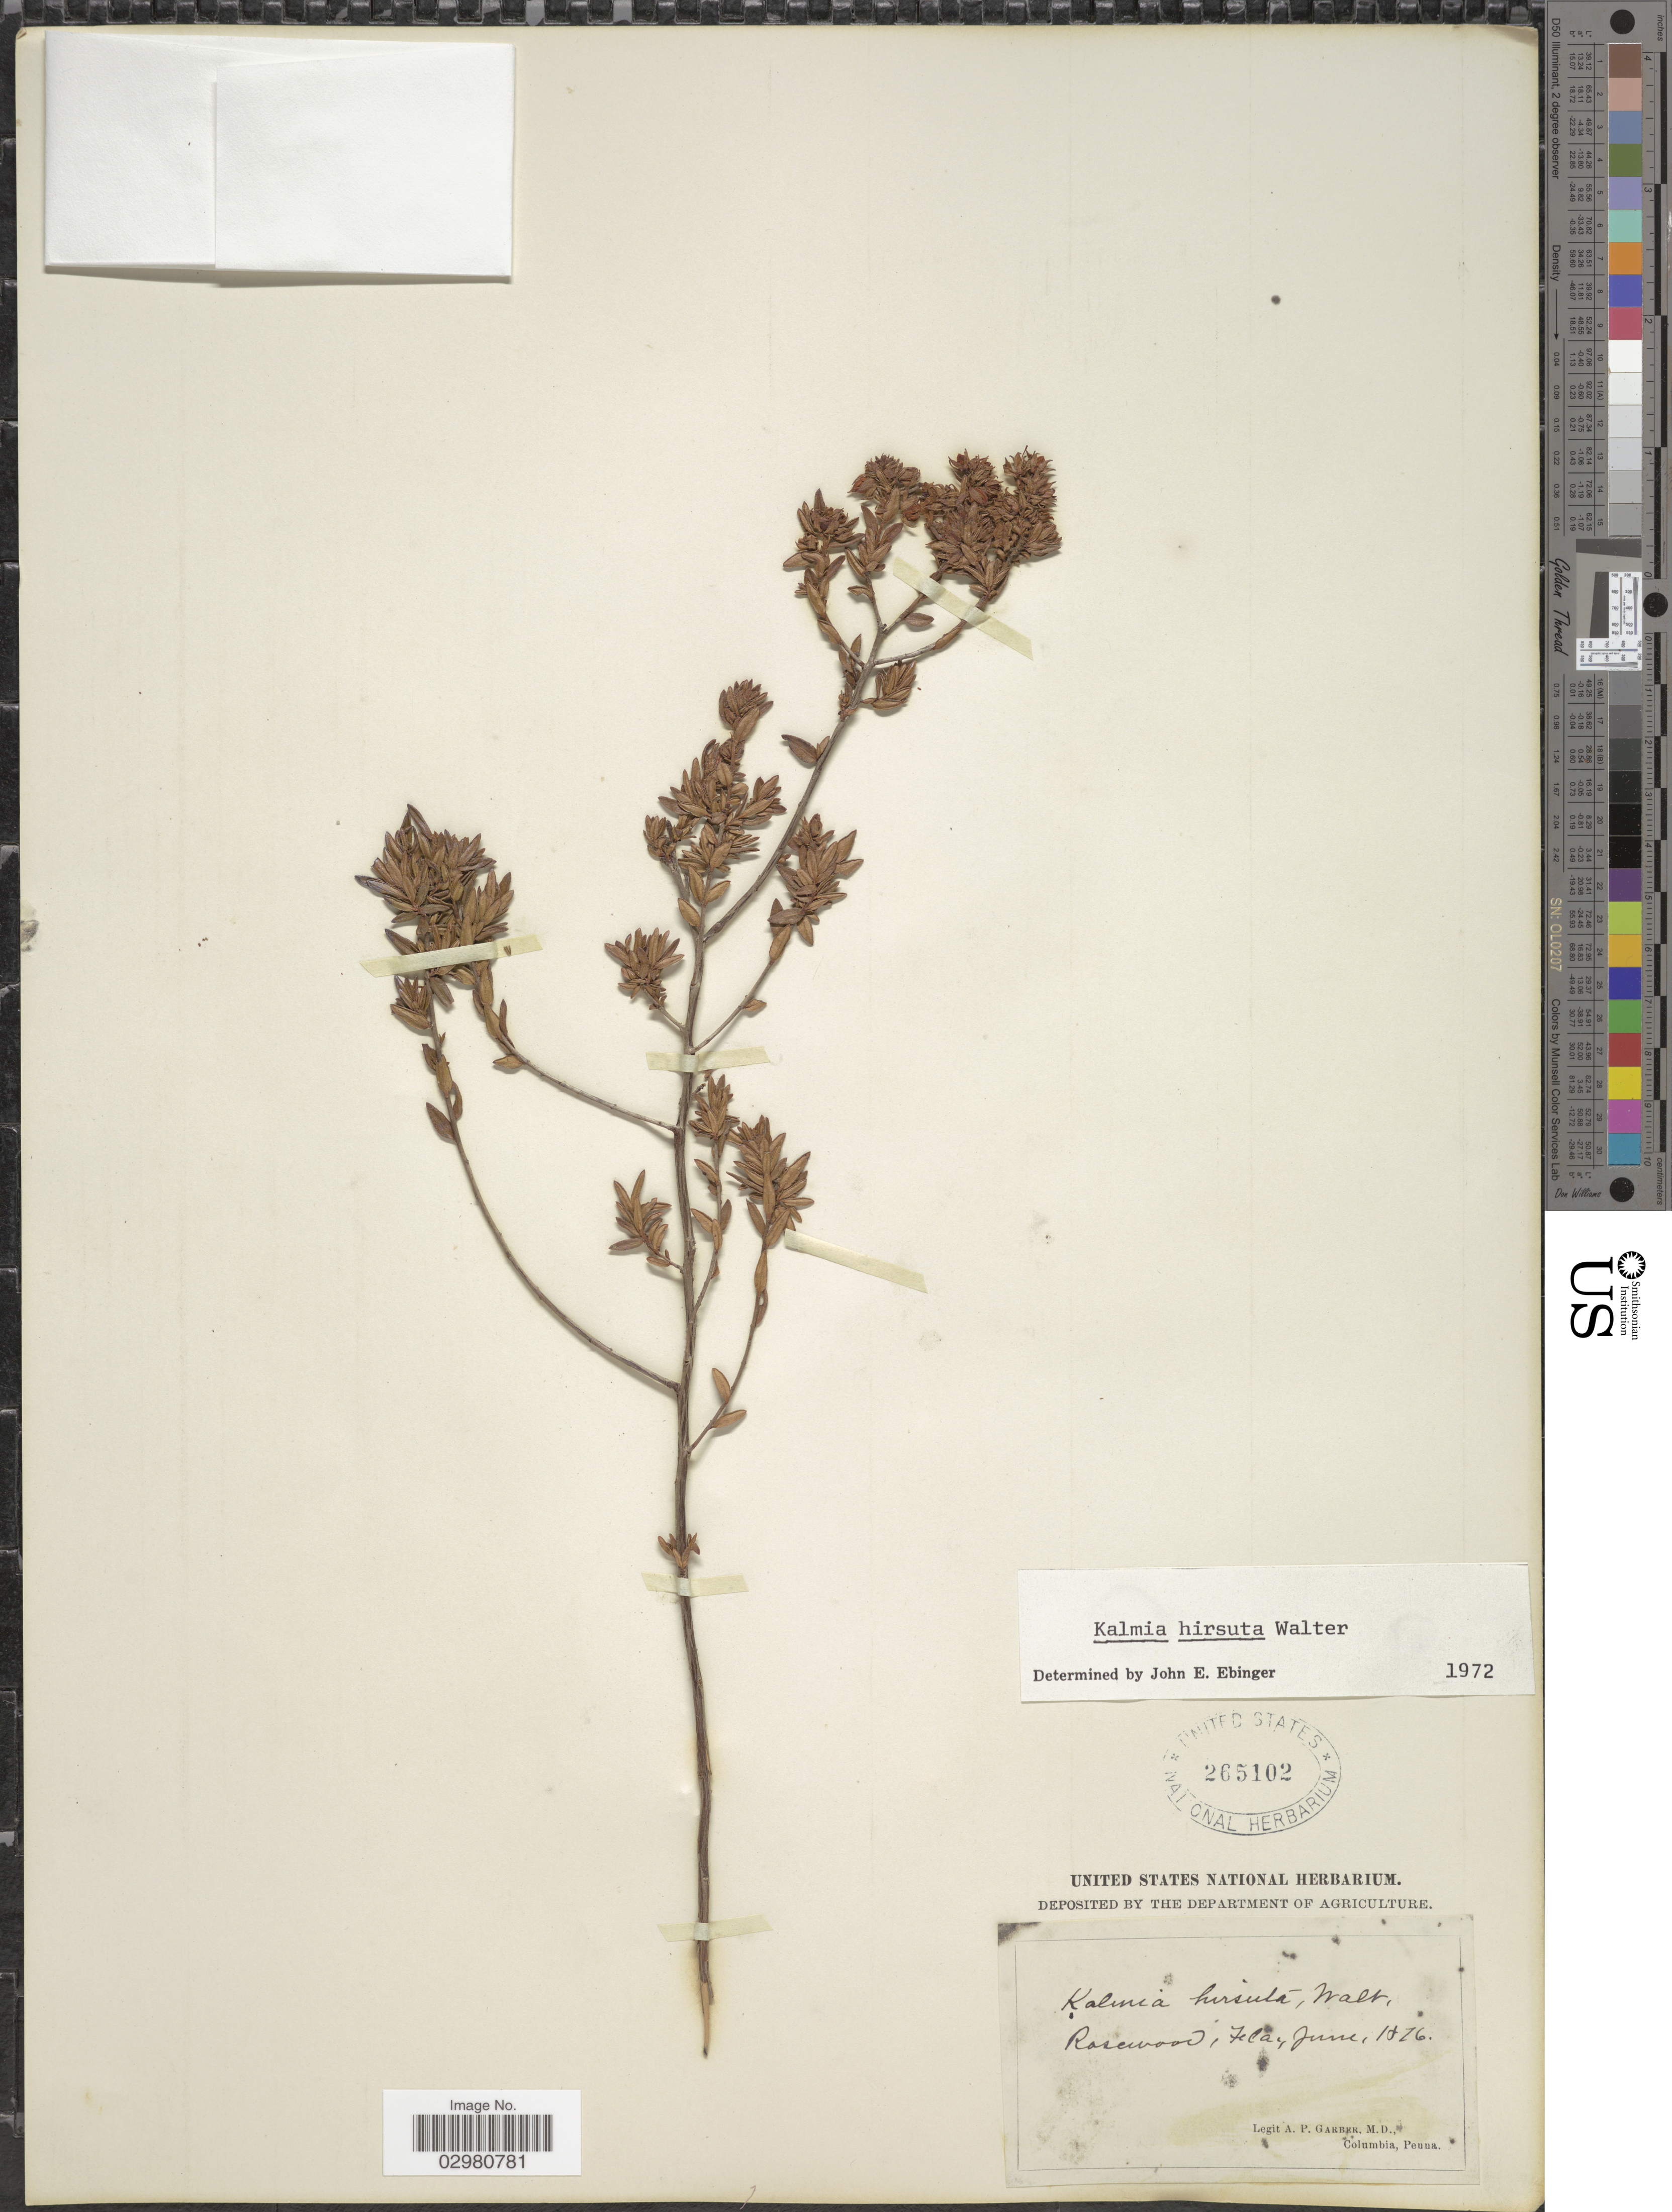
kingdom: Plantae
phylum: Tracheophyta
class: Magnoliopsida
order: Ericales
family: Ericaceae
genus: Kalmia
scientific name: Kalmia hirsuta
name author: Walter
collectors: A. P. Garber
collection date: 1876-06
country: United States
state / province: Florida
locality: Rosewood, Fla.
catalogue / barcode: US 265102